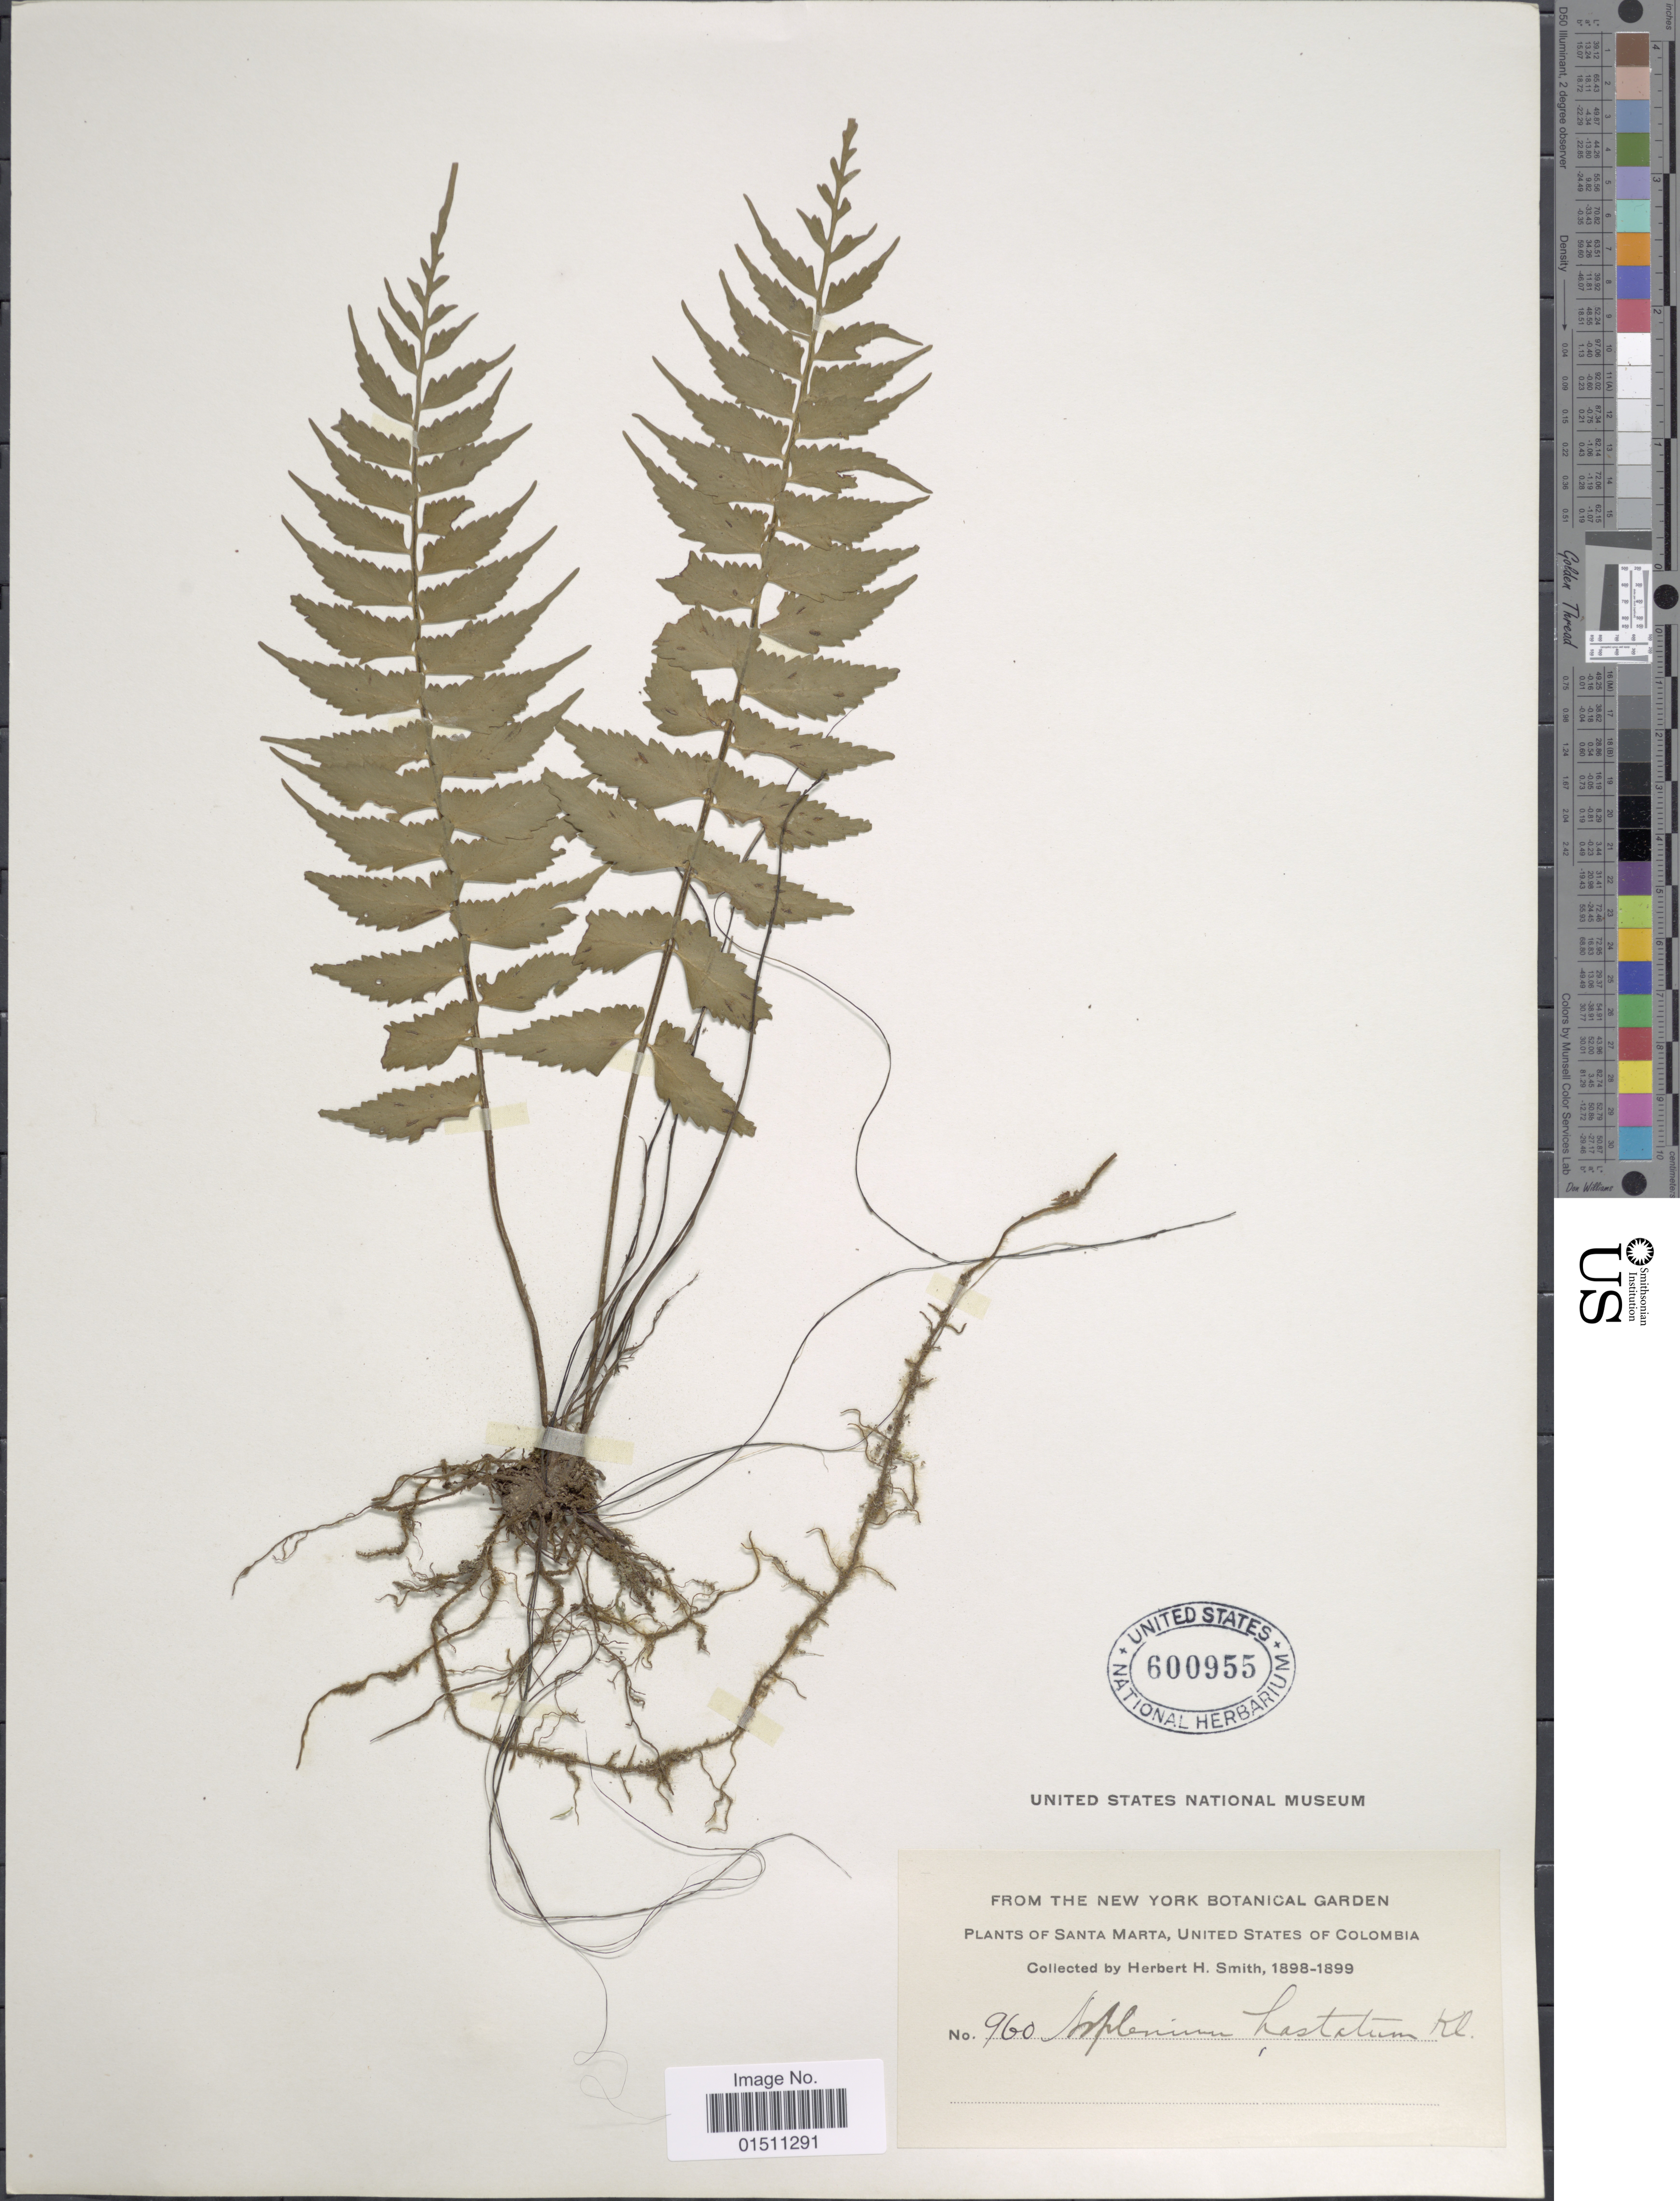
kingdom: Plantae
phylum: Tracheophyta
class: Polypodiopsida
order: Polypodiales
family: Aspleniaceae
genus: Asplenium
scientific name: Asplenium hastatum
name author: Klotzsch ex Kunze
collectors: Herbert H. Smith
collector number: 960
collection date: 1898/1899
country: Colombia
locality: Santa Marta, United States of Colombia.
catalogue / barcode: US 600955